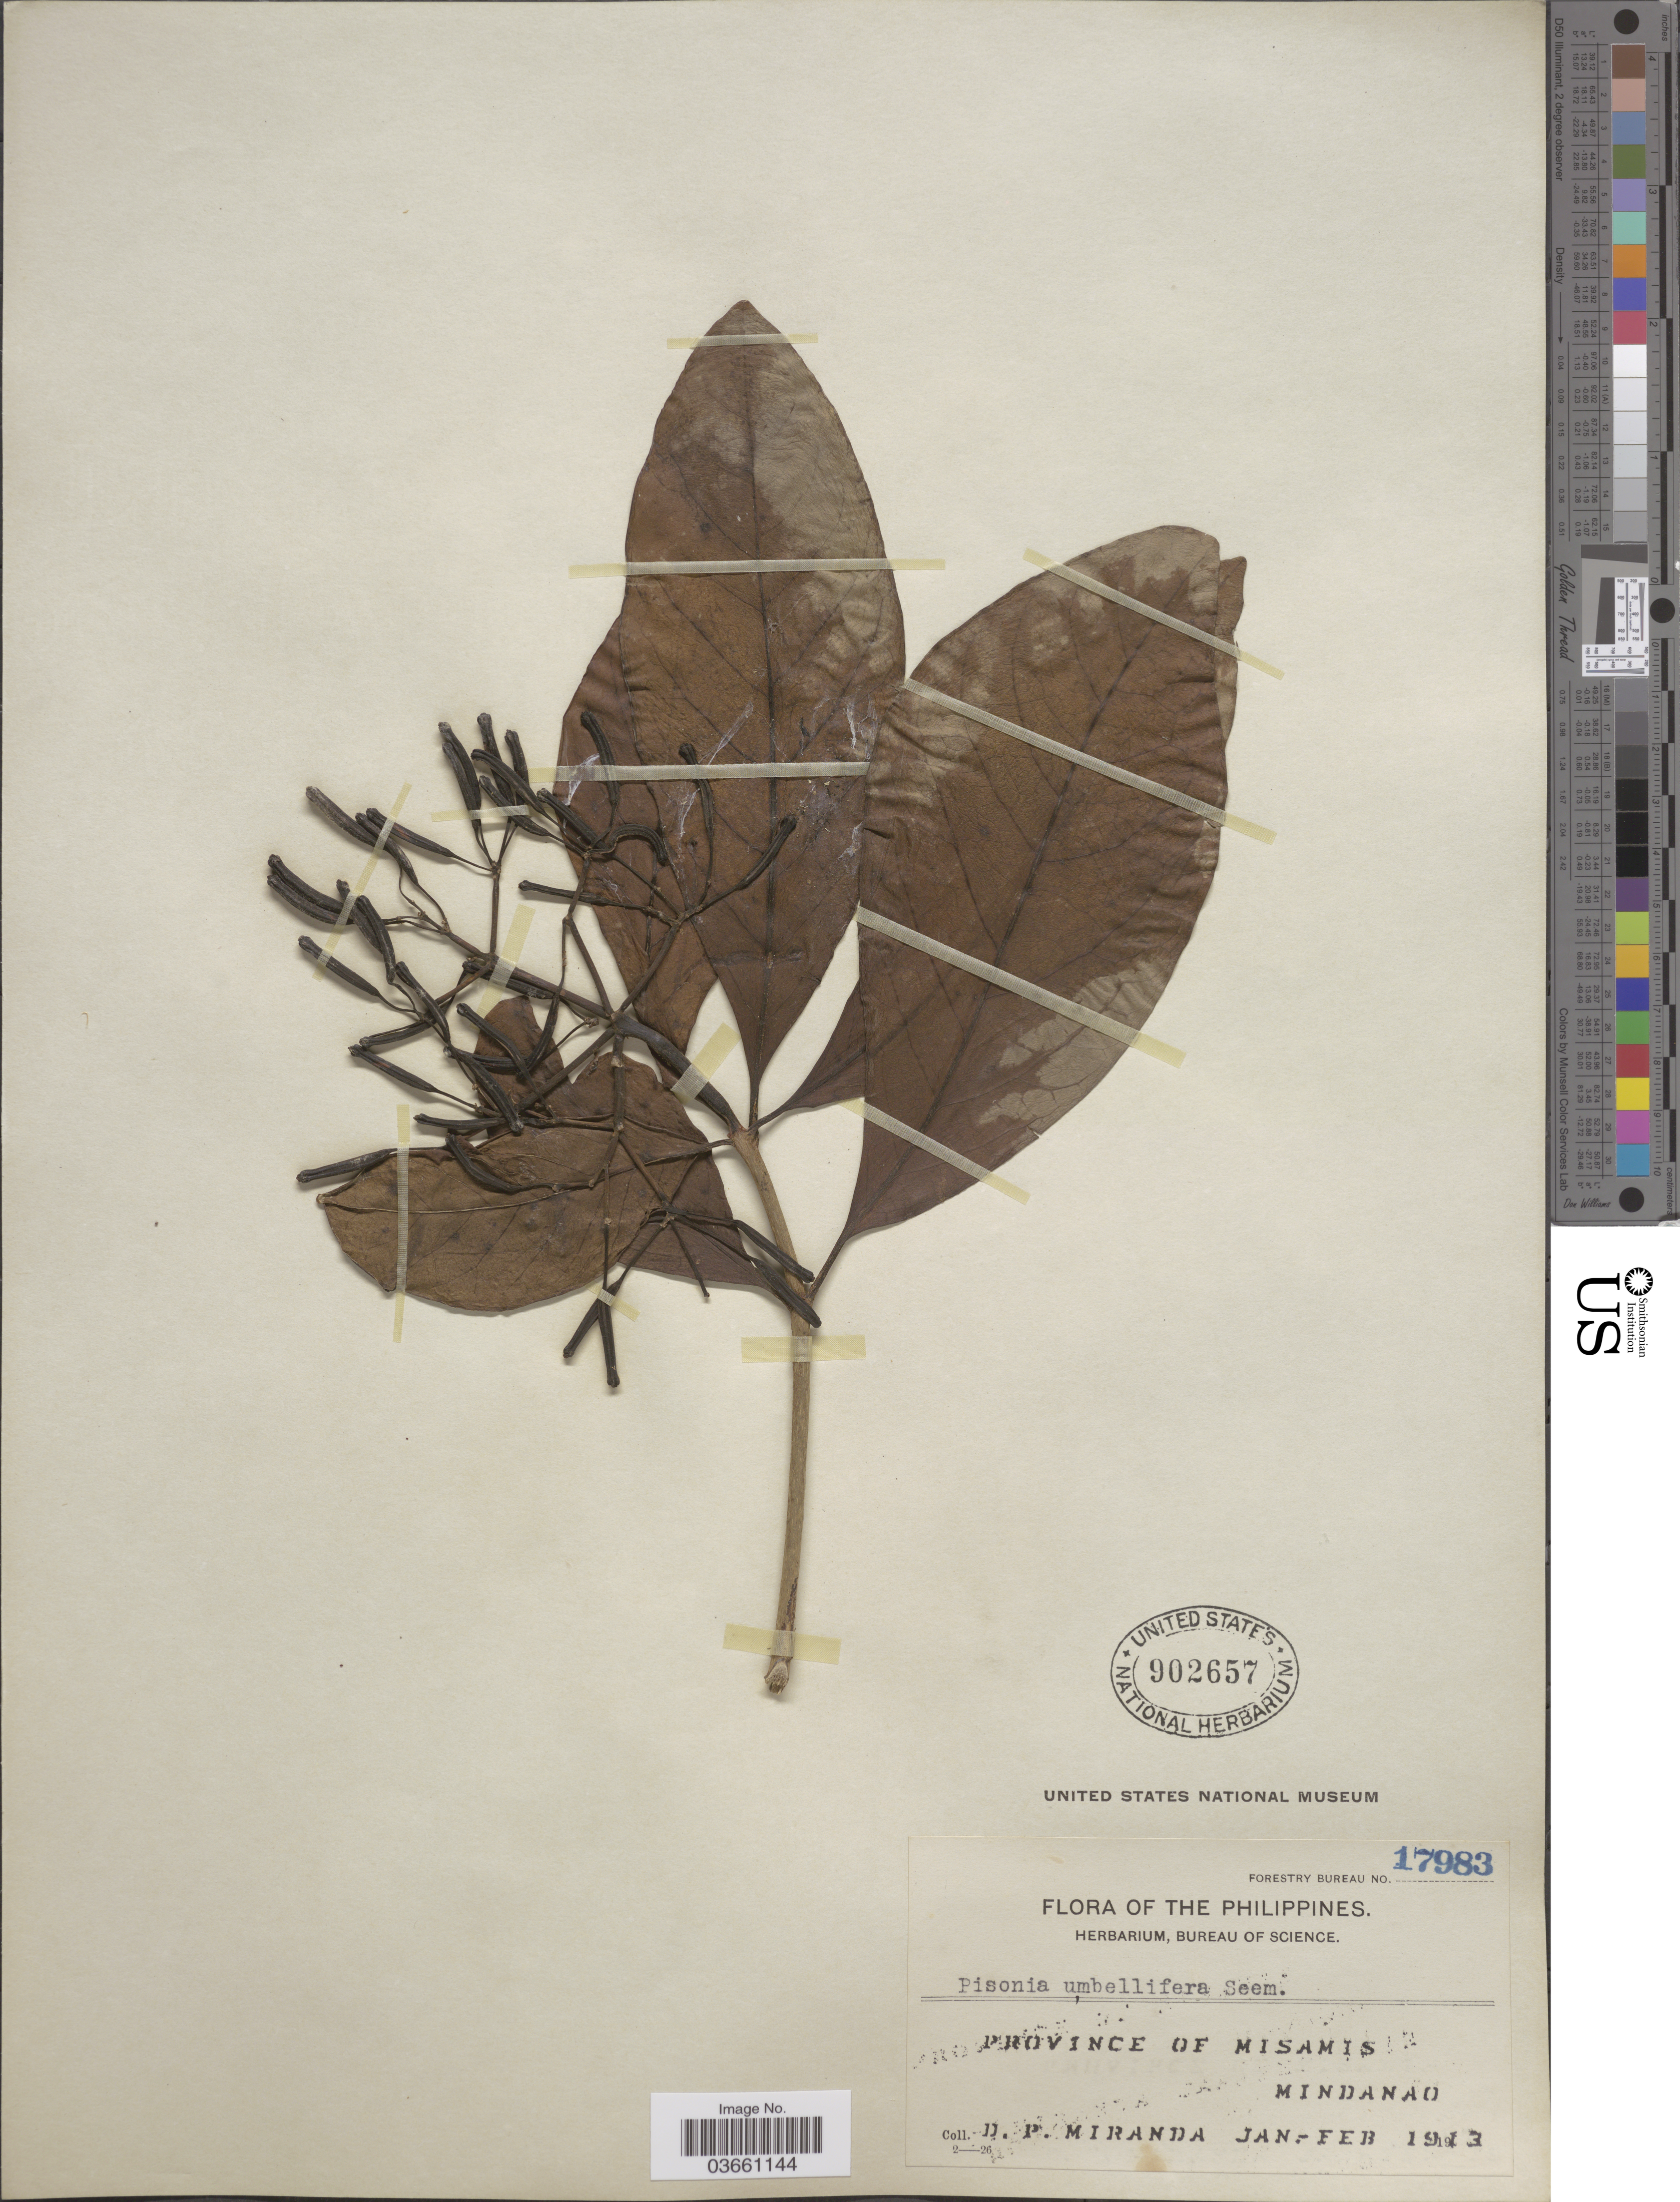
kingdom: Plantae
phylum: Tracheophyta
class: Magnoliopsida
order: Caryophyllales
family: Nyctaginaceae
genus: Pisonia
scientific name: Pisonia umbellifera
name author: (J.R. Forst. & G. Forst.) Seem.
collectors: D. P. Miranda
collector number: Forestry Bureau 17983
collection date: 1913-01/1913-02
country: Philippines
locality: Province of Misamis. Mindanao.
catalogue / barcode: US 902657